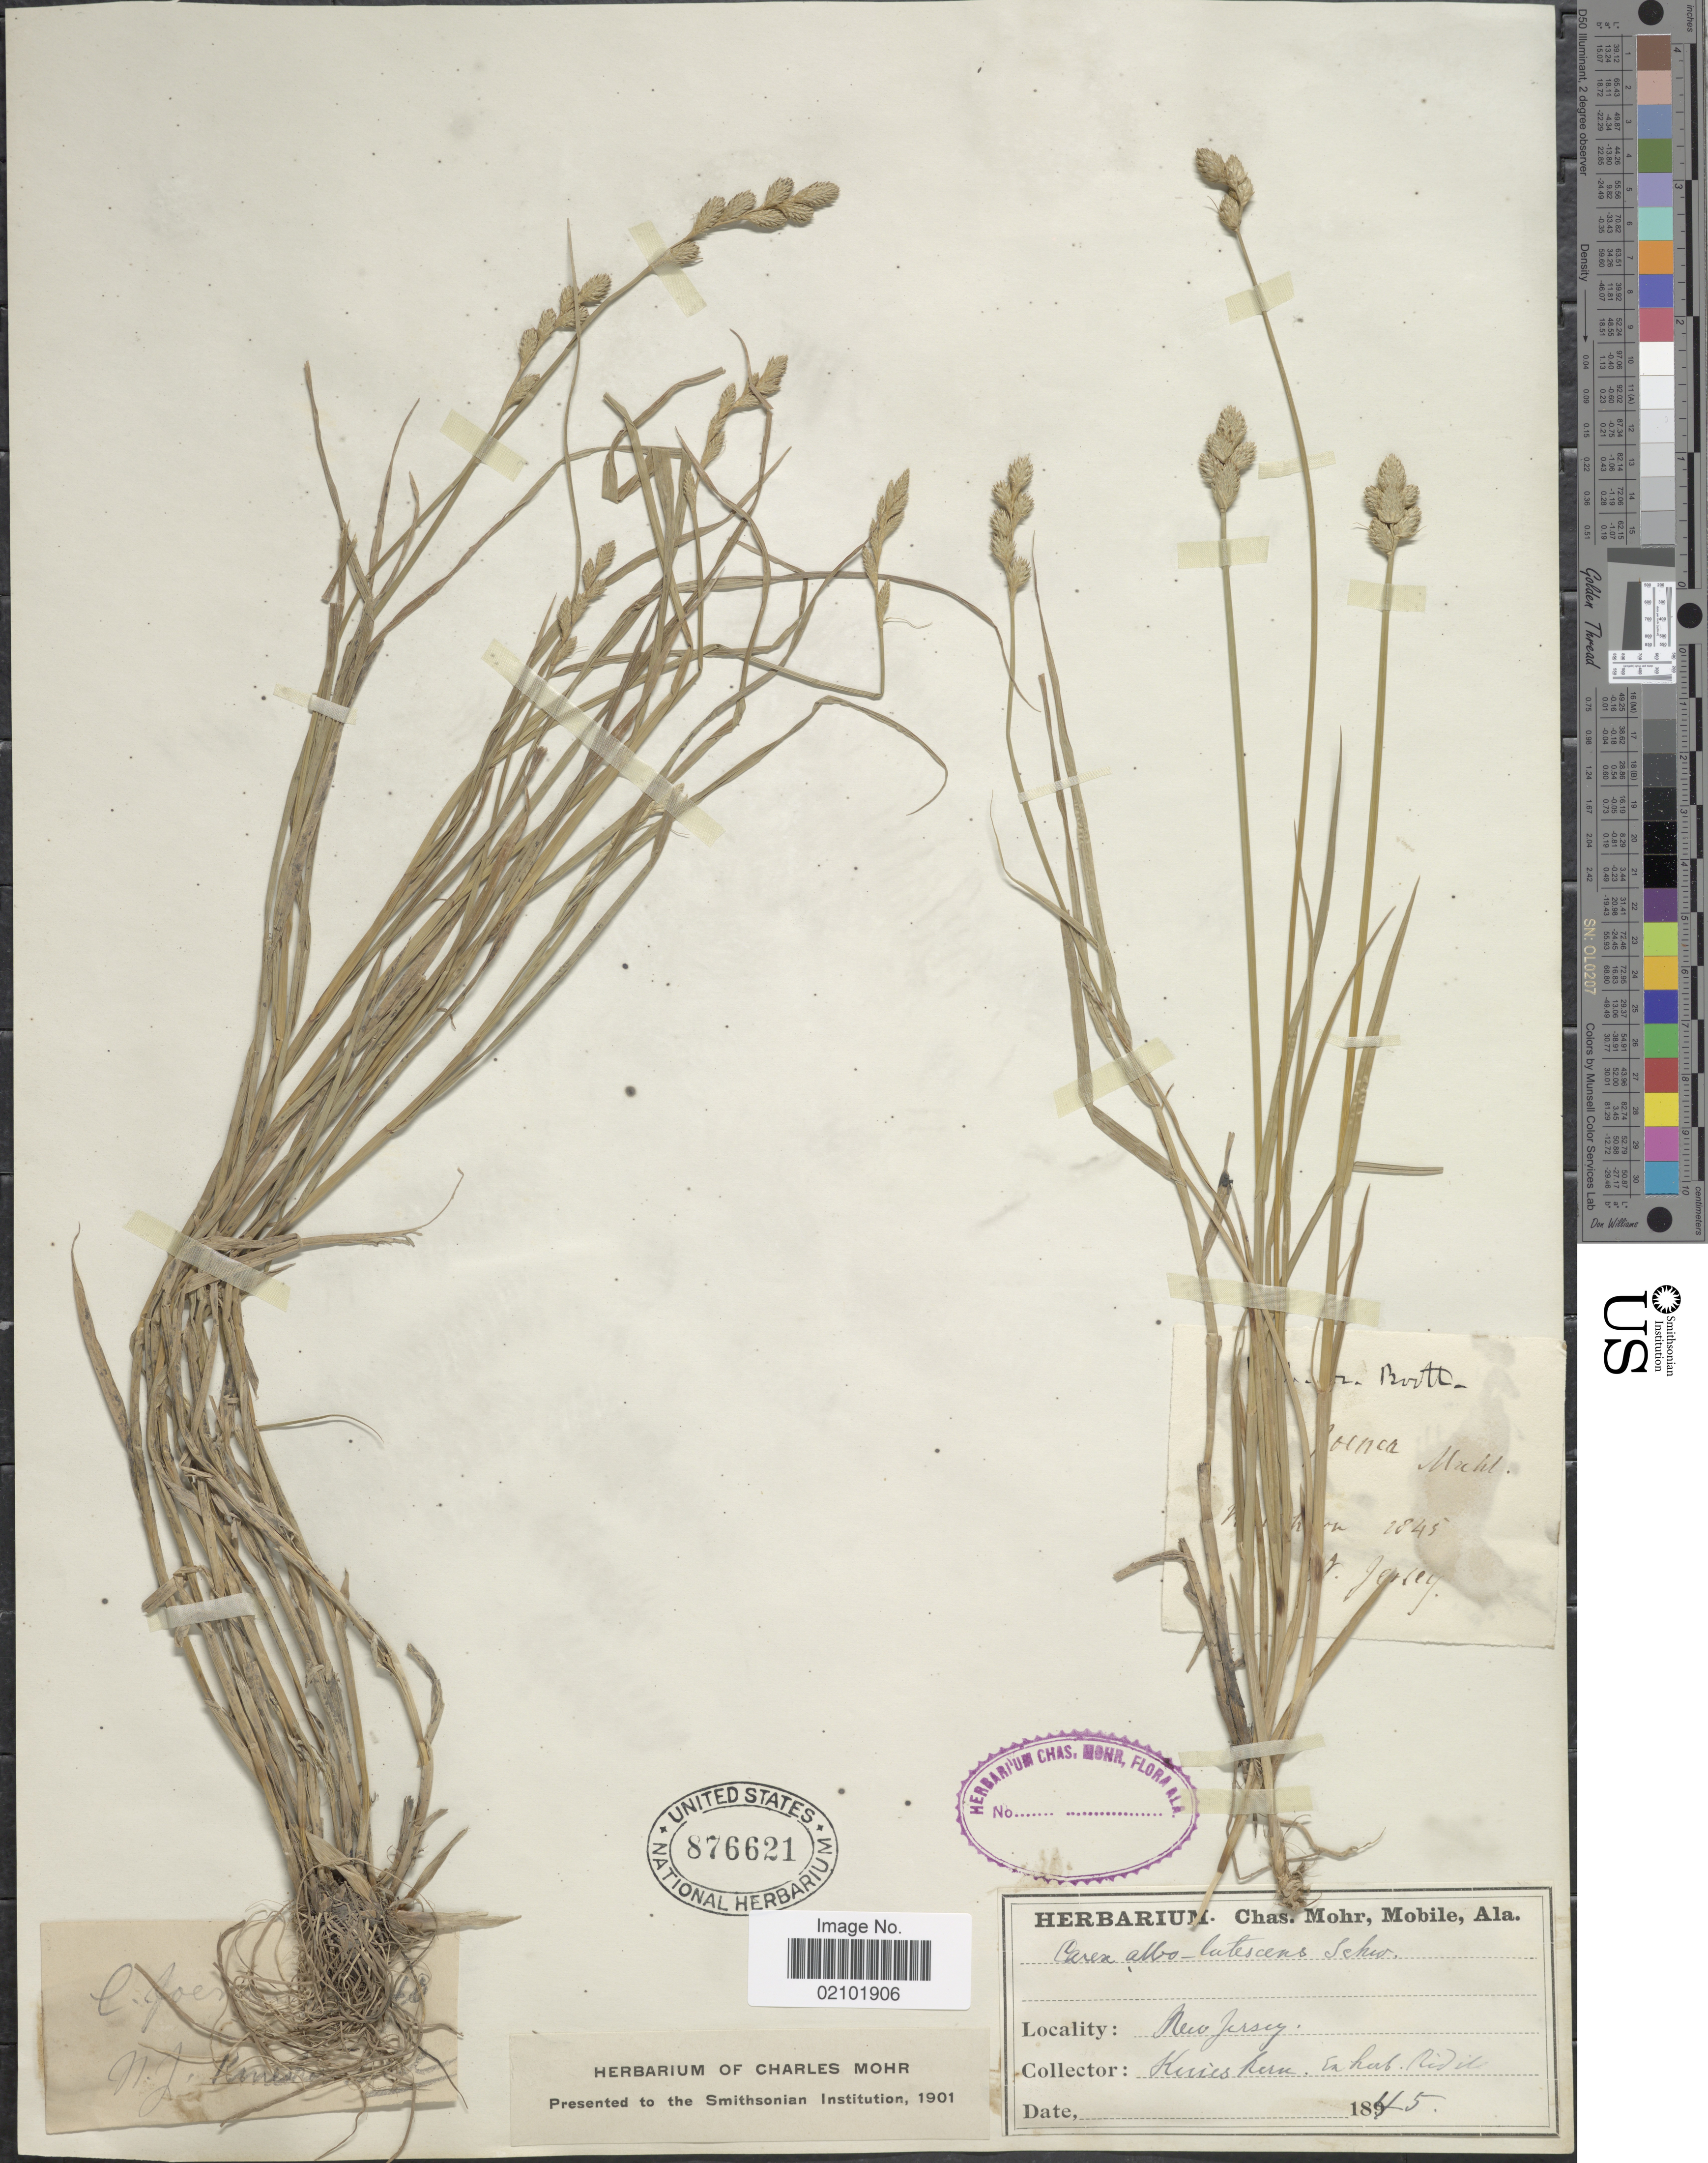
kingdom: Plantae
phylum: Tracheophyta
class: Liliopsida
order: Poales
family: Cyperaceae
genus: Carex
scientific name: Carex albolutescens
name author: Schwein.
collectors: P. D. Knieskern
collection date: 1845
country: United States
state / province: New Jersey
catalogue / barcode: US 876621